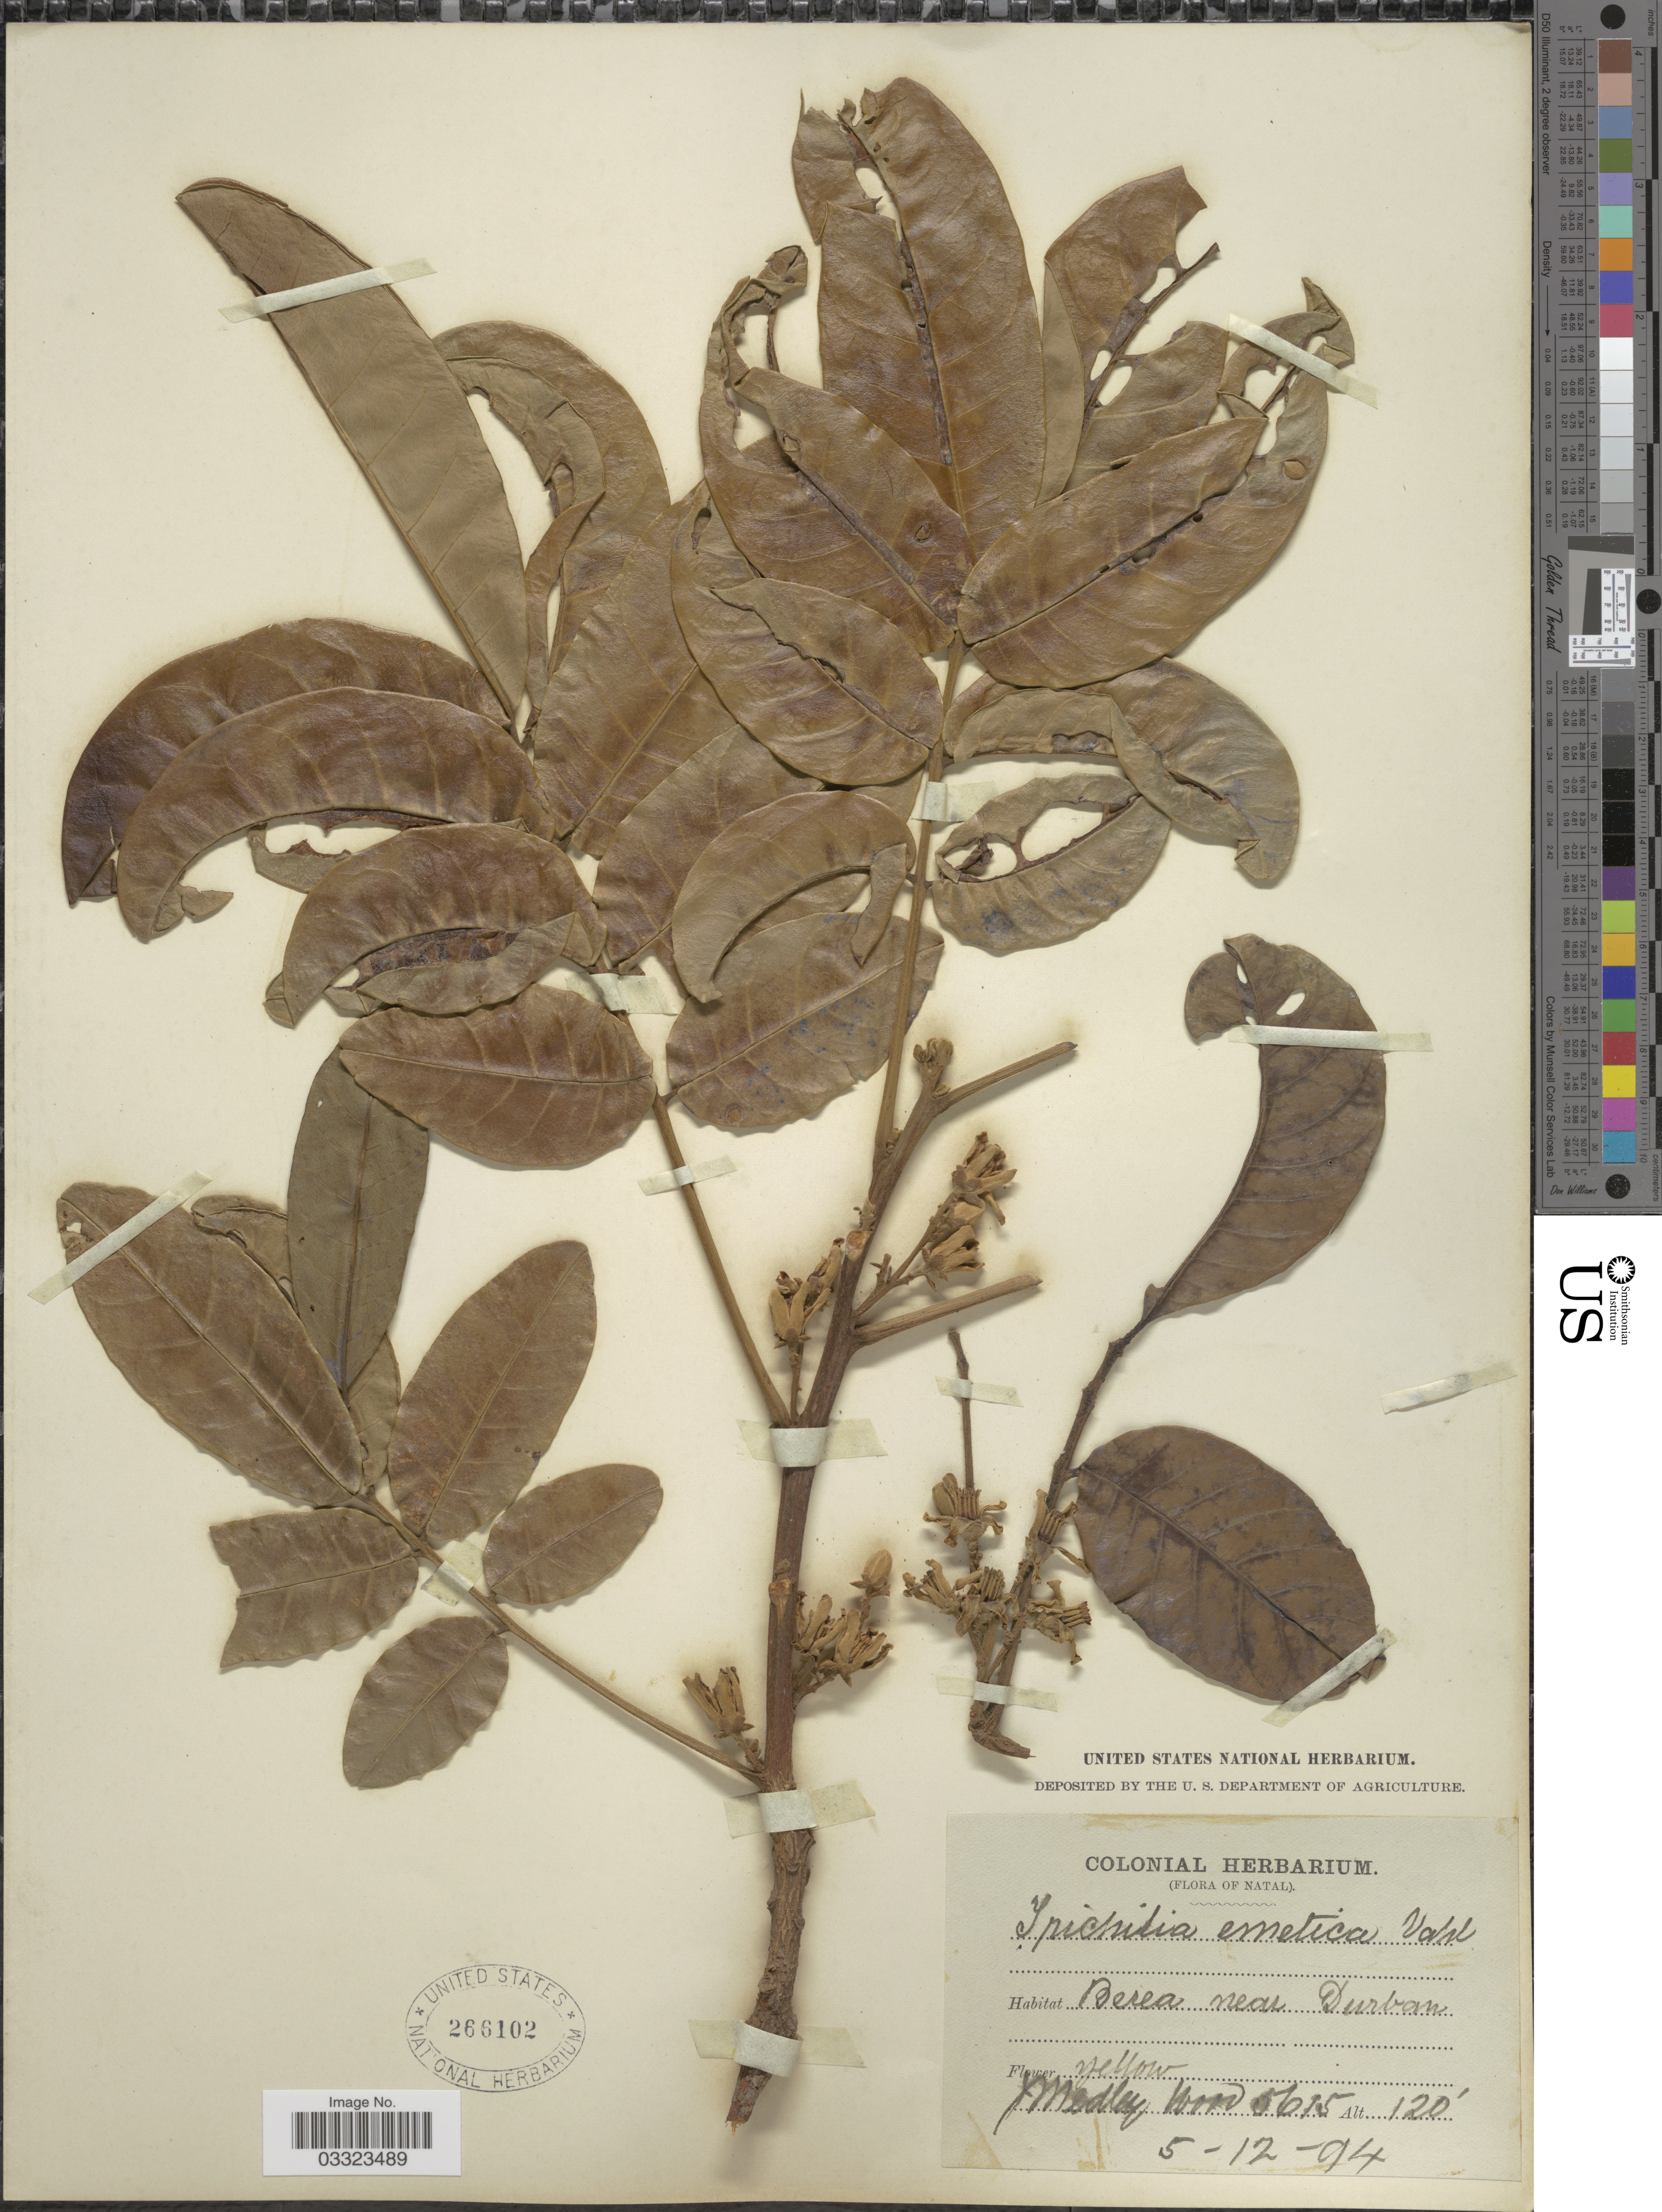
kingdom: Plantae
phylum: Tracheophyta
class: Magnoliopsida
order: Sapindales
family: Meliaceae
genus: Trichilia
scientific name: Trichilia emetica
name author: Vahl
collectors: J. Medley Wood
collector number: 5615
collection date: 1894-12-05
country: South Africa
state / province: KwaZulu-Natal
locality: Natal. Berea near Durban.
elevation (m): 37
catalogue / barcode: US 266102